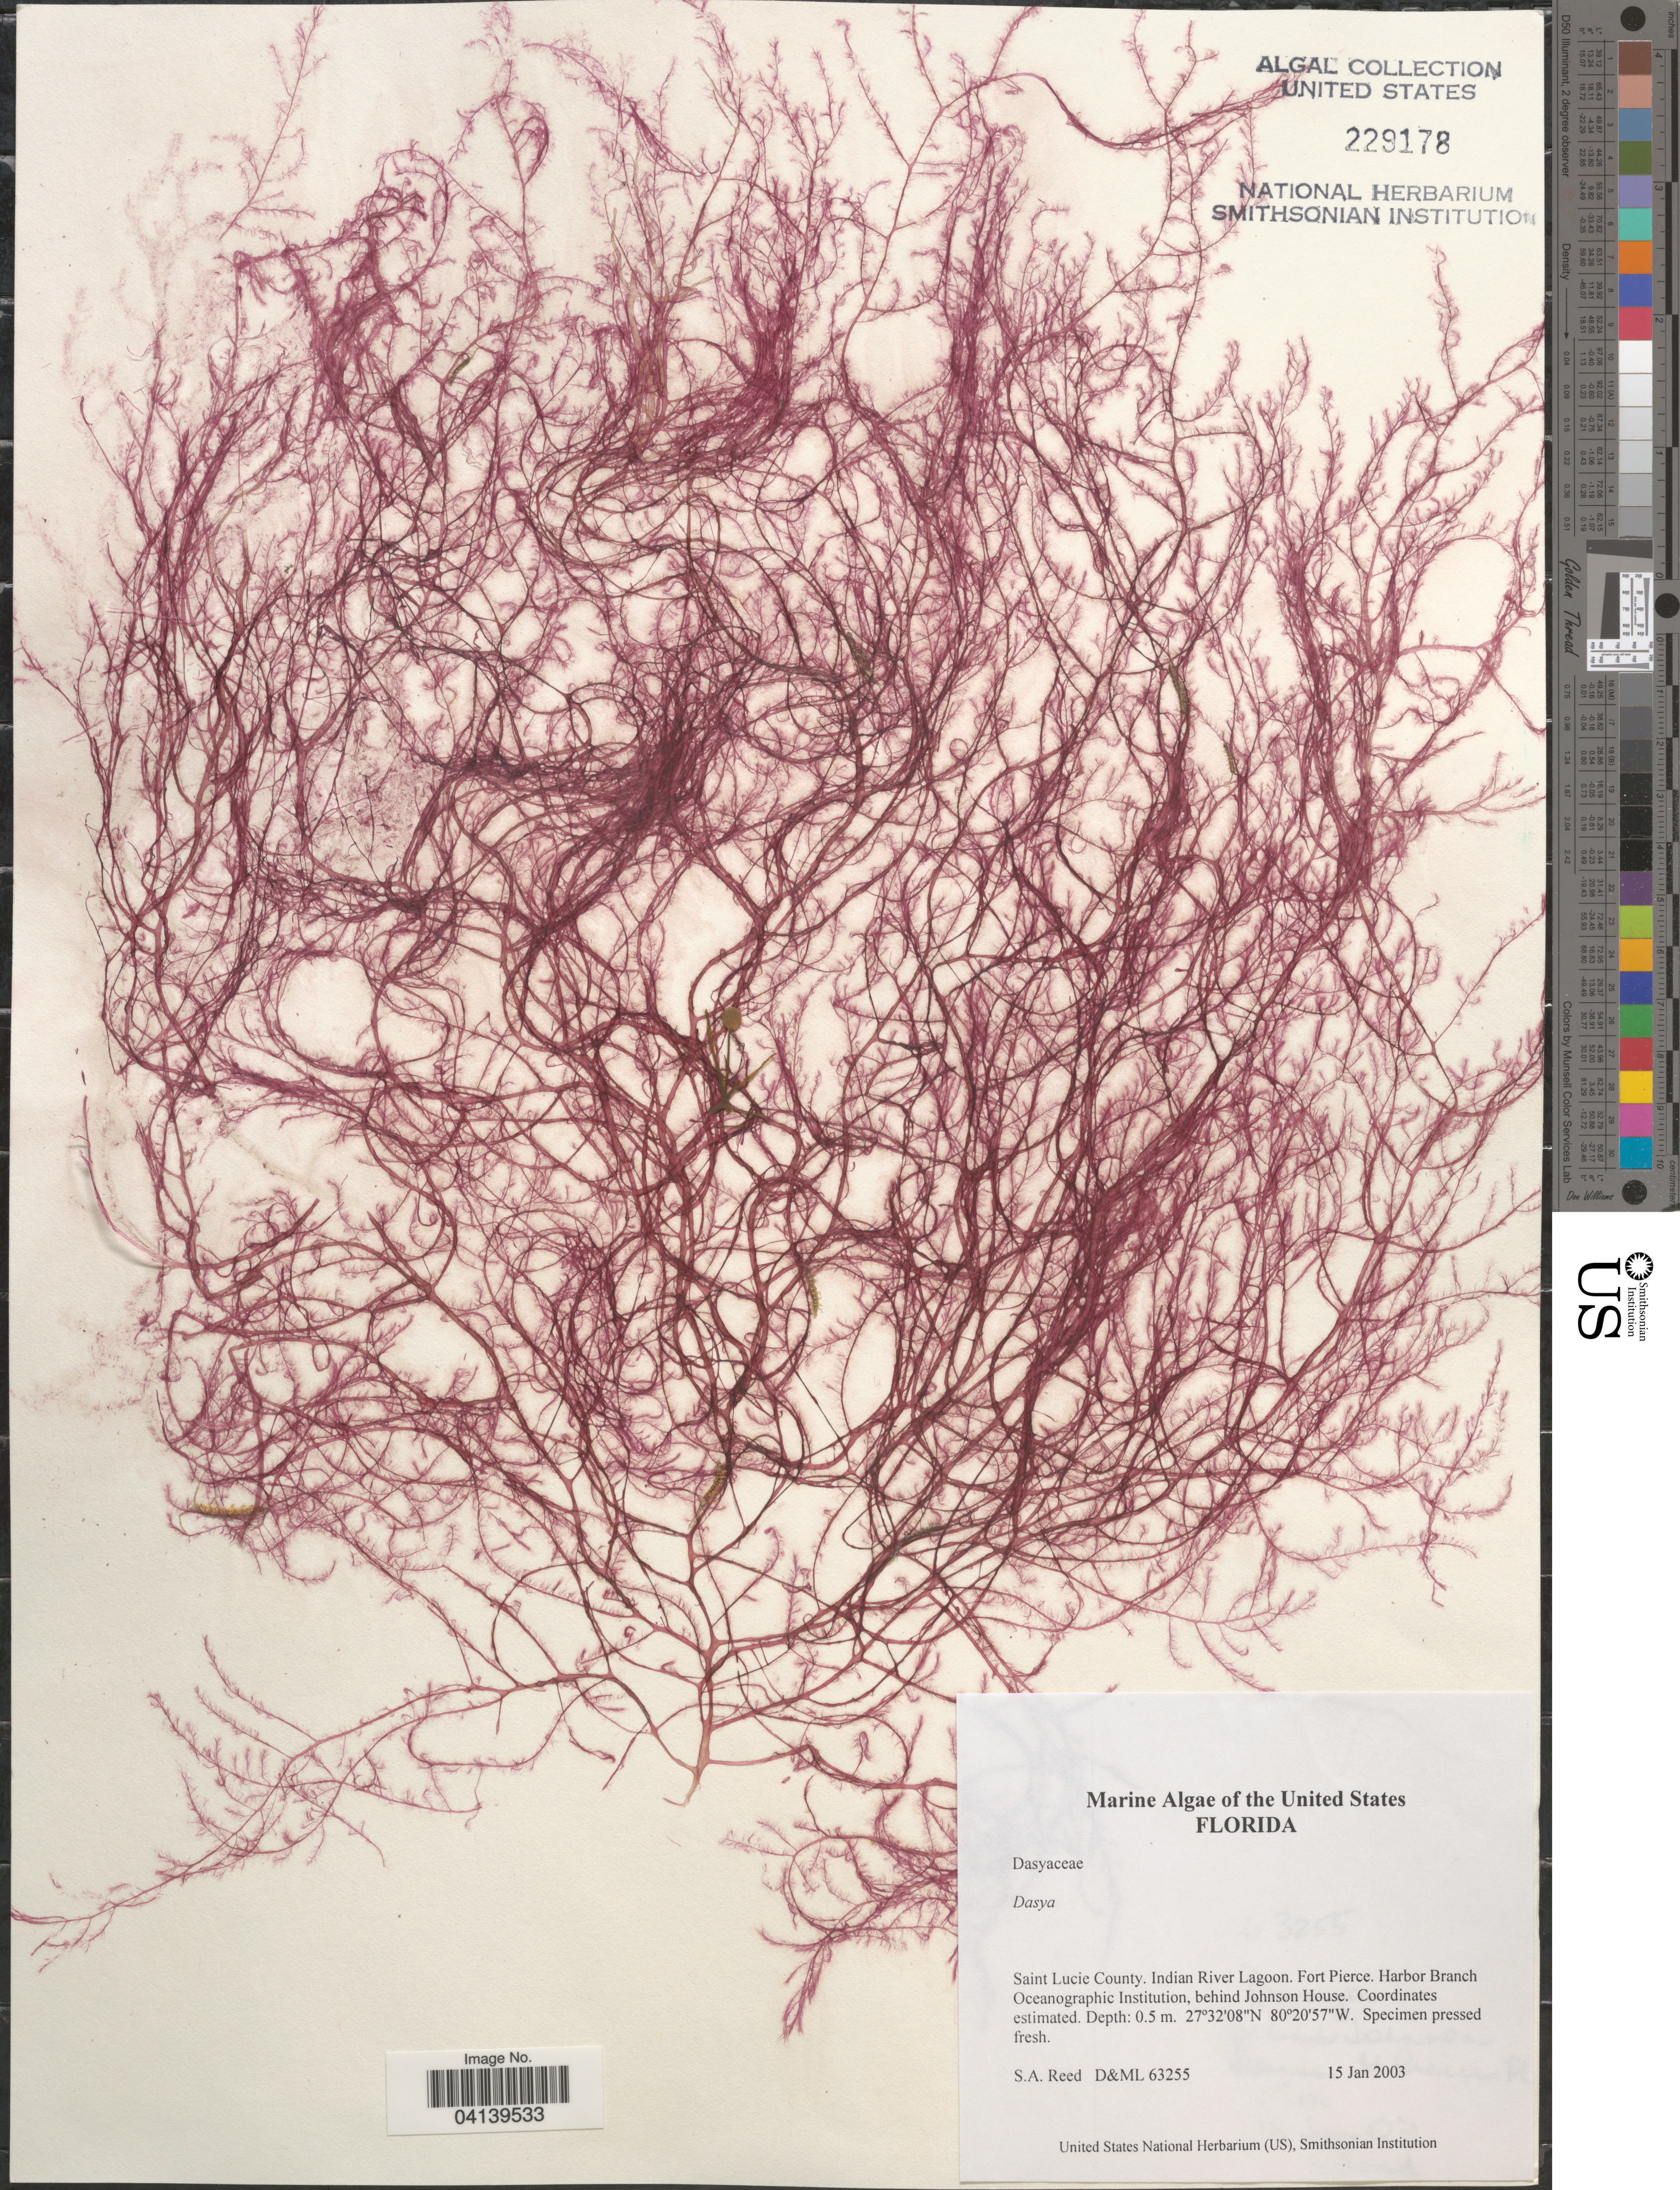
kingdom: Plantae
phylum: Rhodophyta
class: Florideophyceae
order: Ceramiales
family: Dasyaceae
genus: Dasya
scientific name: Dasya sp.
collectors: S. Reed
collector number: D&ML63255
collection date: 2003-01-15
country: United States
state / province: Florida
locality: Saint Lucie County. Indian River Lagoon. Fort Pierce. Harbor Branch Oceanographic Institution, behind Johnson House.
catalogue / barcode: US 229178